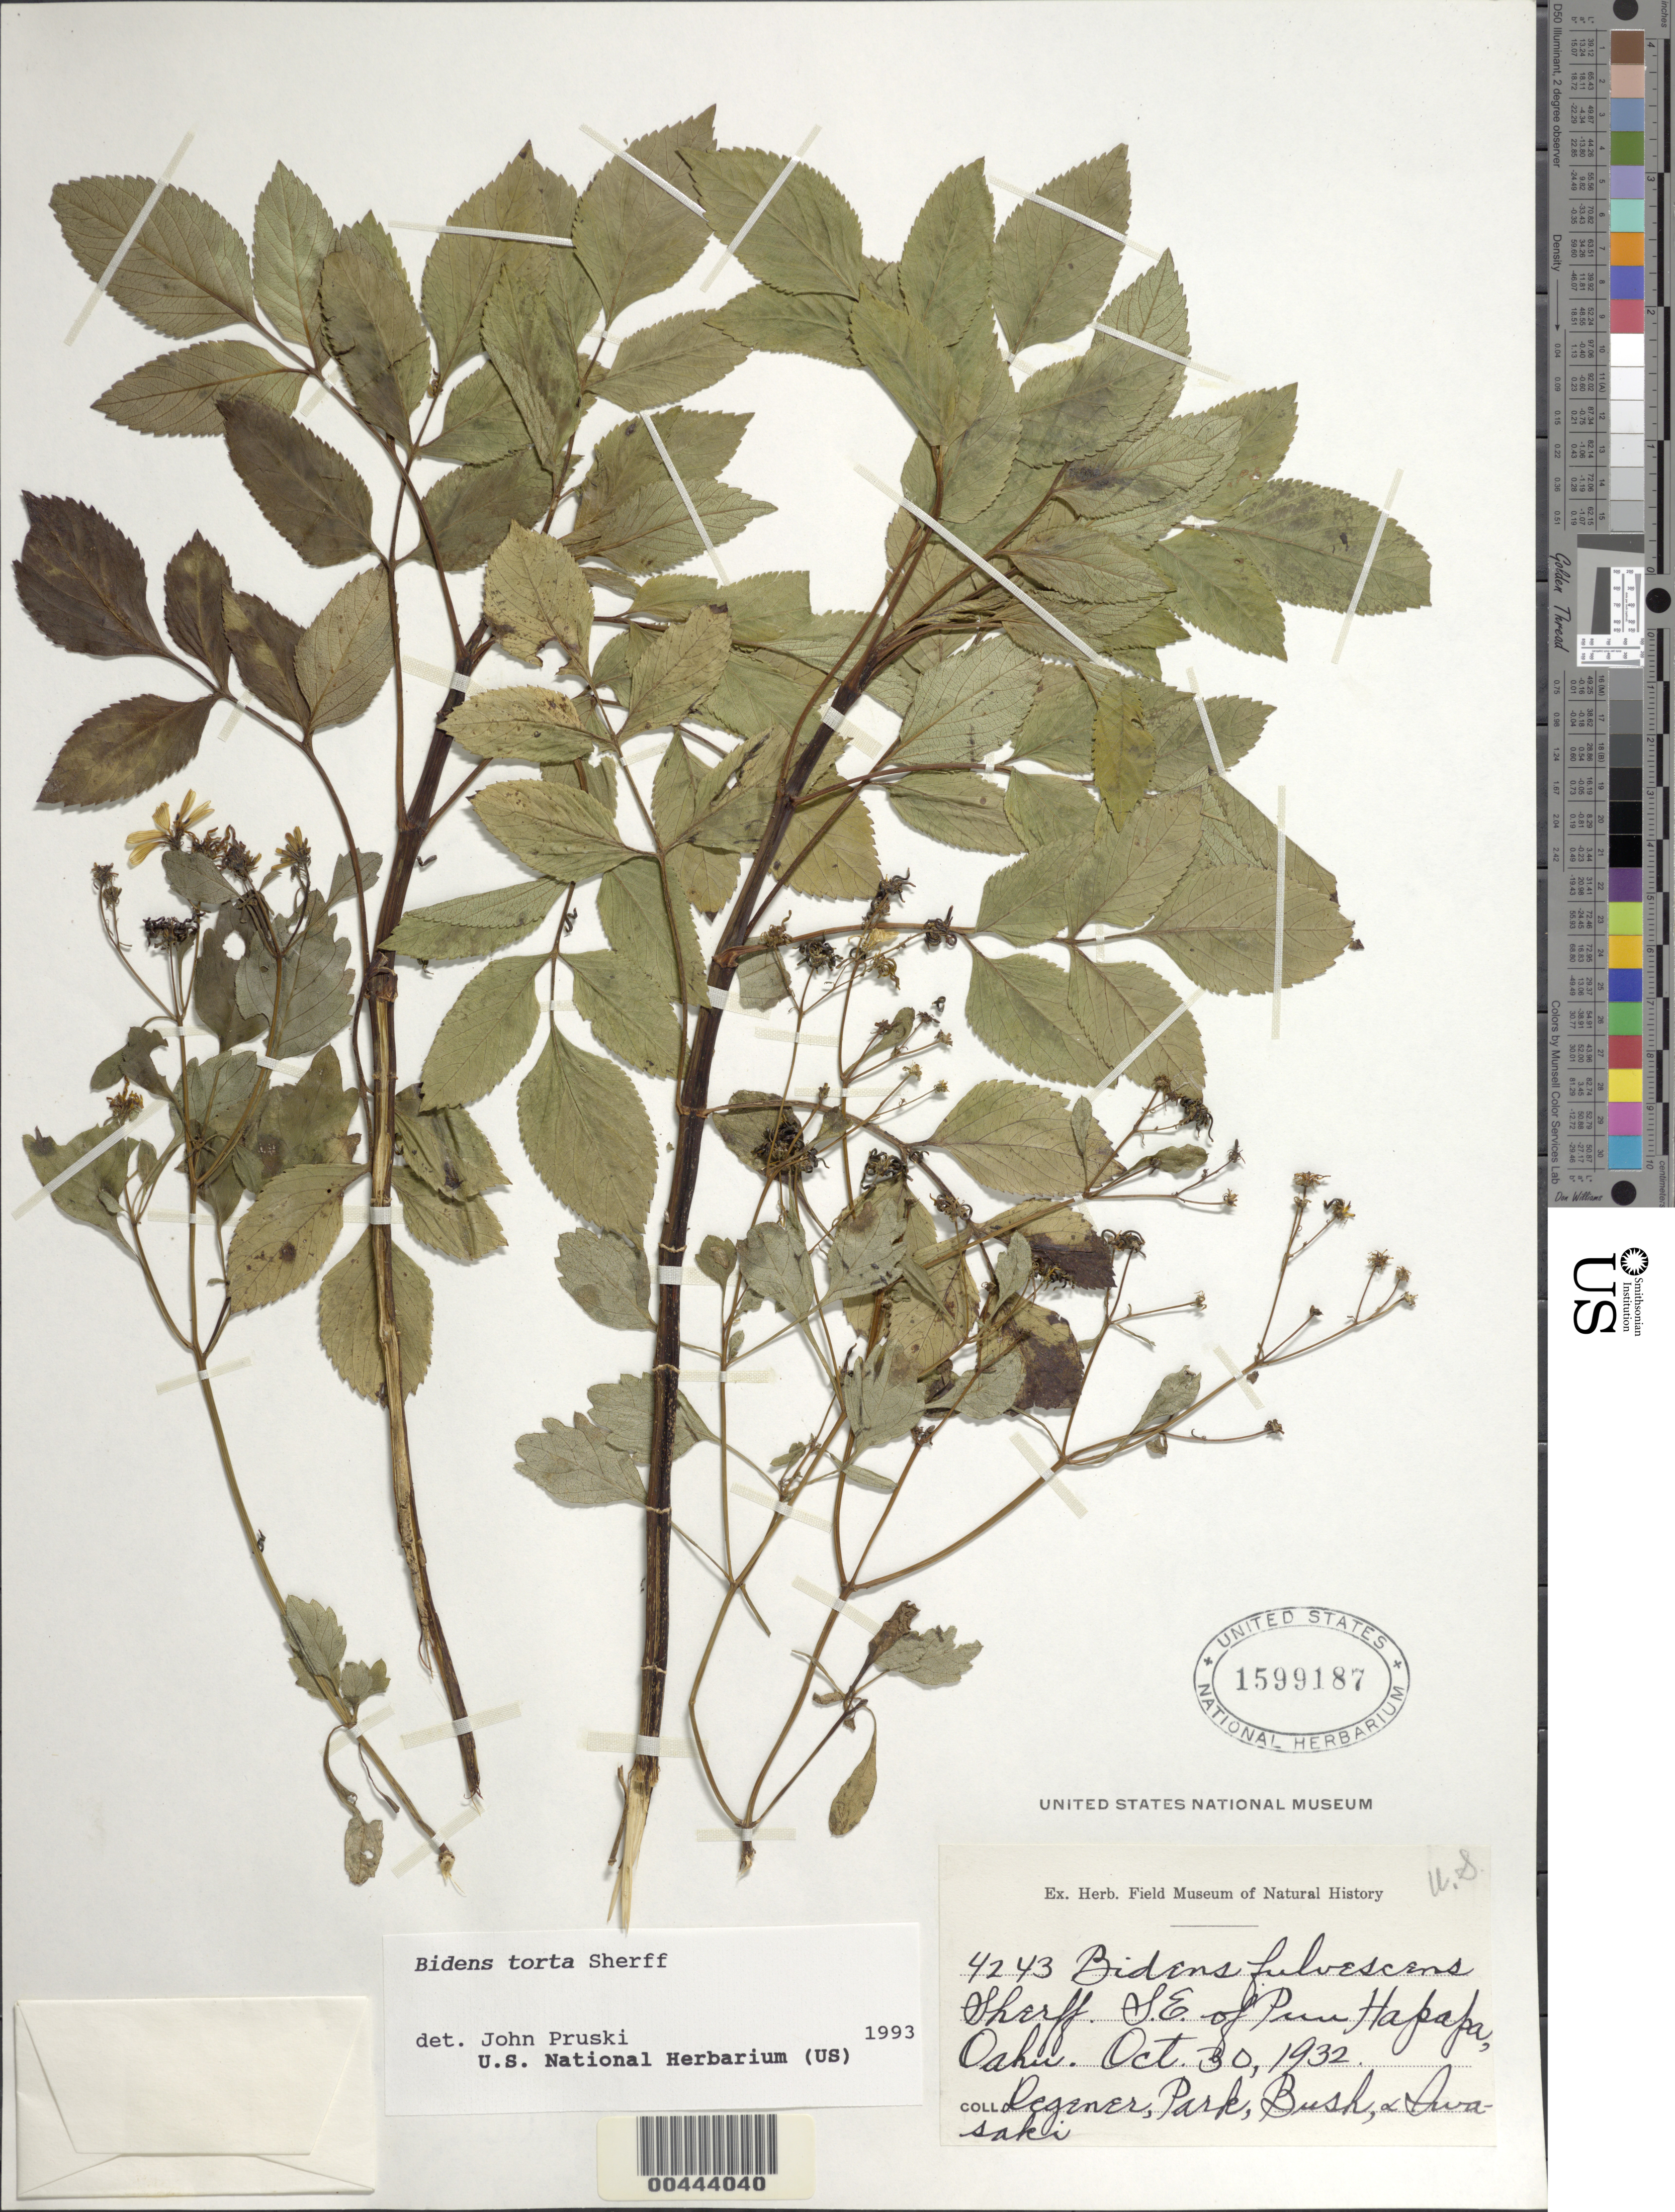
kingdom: Plantae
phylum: Tracheophyta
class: Magnoliopsida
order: Asterales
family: Asteraceae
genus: Bidens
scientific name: Bidens torta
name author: Sherff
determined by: Pruski, J. F.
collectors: O. Degener, Park, B. F. Bush & Iwasaki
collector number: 4243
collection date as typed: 30 Oct 1932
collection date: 1932-10-30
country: United States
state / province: Hawaii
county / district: Honolulu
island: Oahu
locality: SE of Puu Hapapa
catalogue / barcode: US 1599187